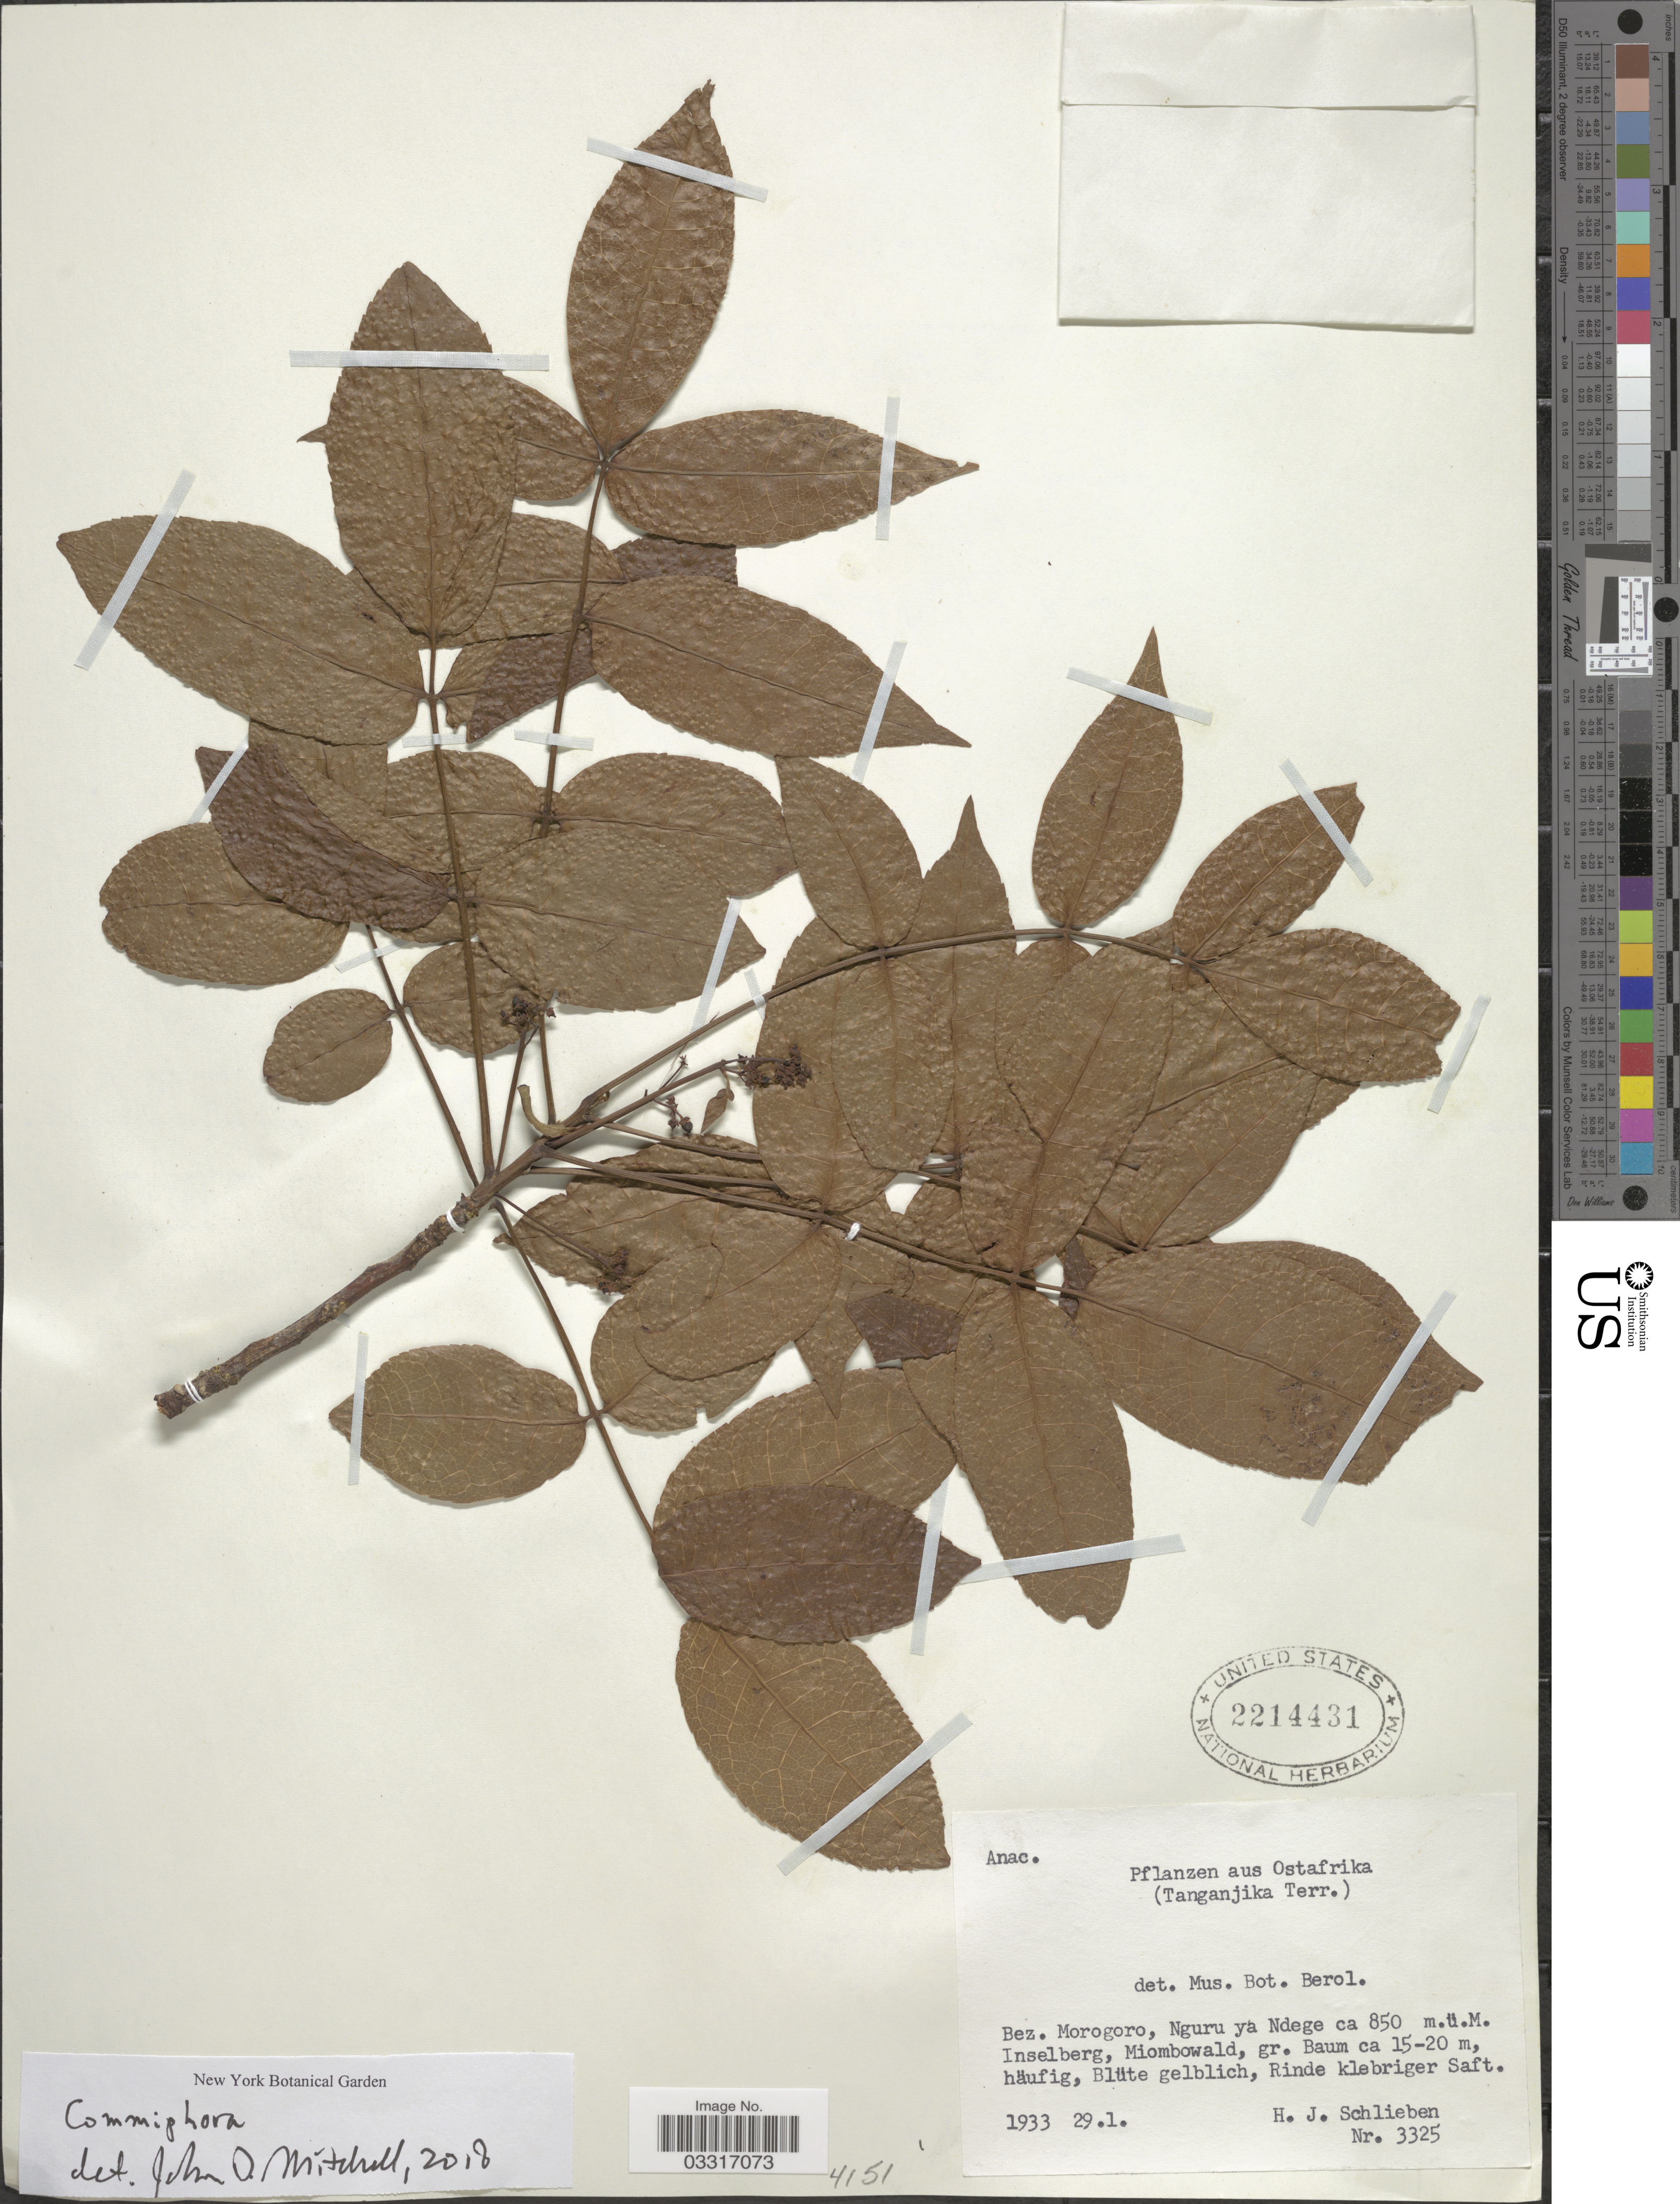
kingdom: Plantae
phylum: Tracheophyta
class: Magnoliopsida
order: Sapindales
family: Burseraceae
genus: Commiphora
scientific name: Commiphora sp.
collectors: H. J. Schlieben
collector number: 3325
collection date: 1933-01-29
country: Tanzania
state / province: Morogoro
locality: Aus Ostafrika (Tanganjika Terr.). Bez. Morogoro, Nguru ya Ndege. Inselberg, Miombowald.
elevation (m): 850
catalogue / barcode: US 2214431